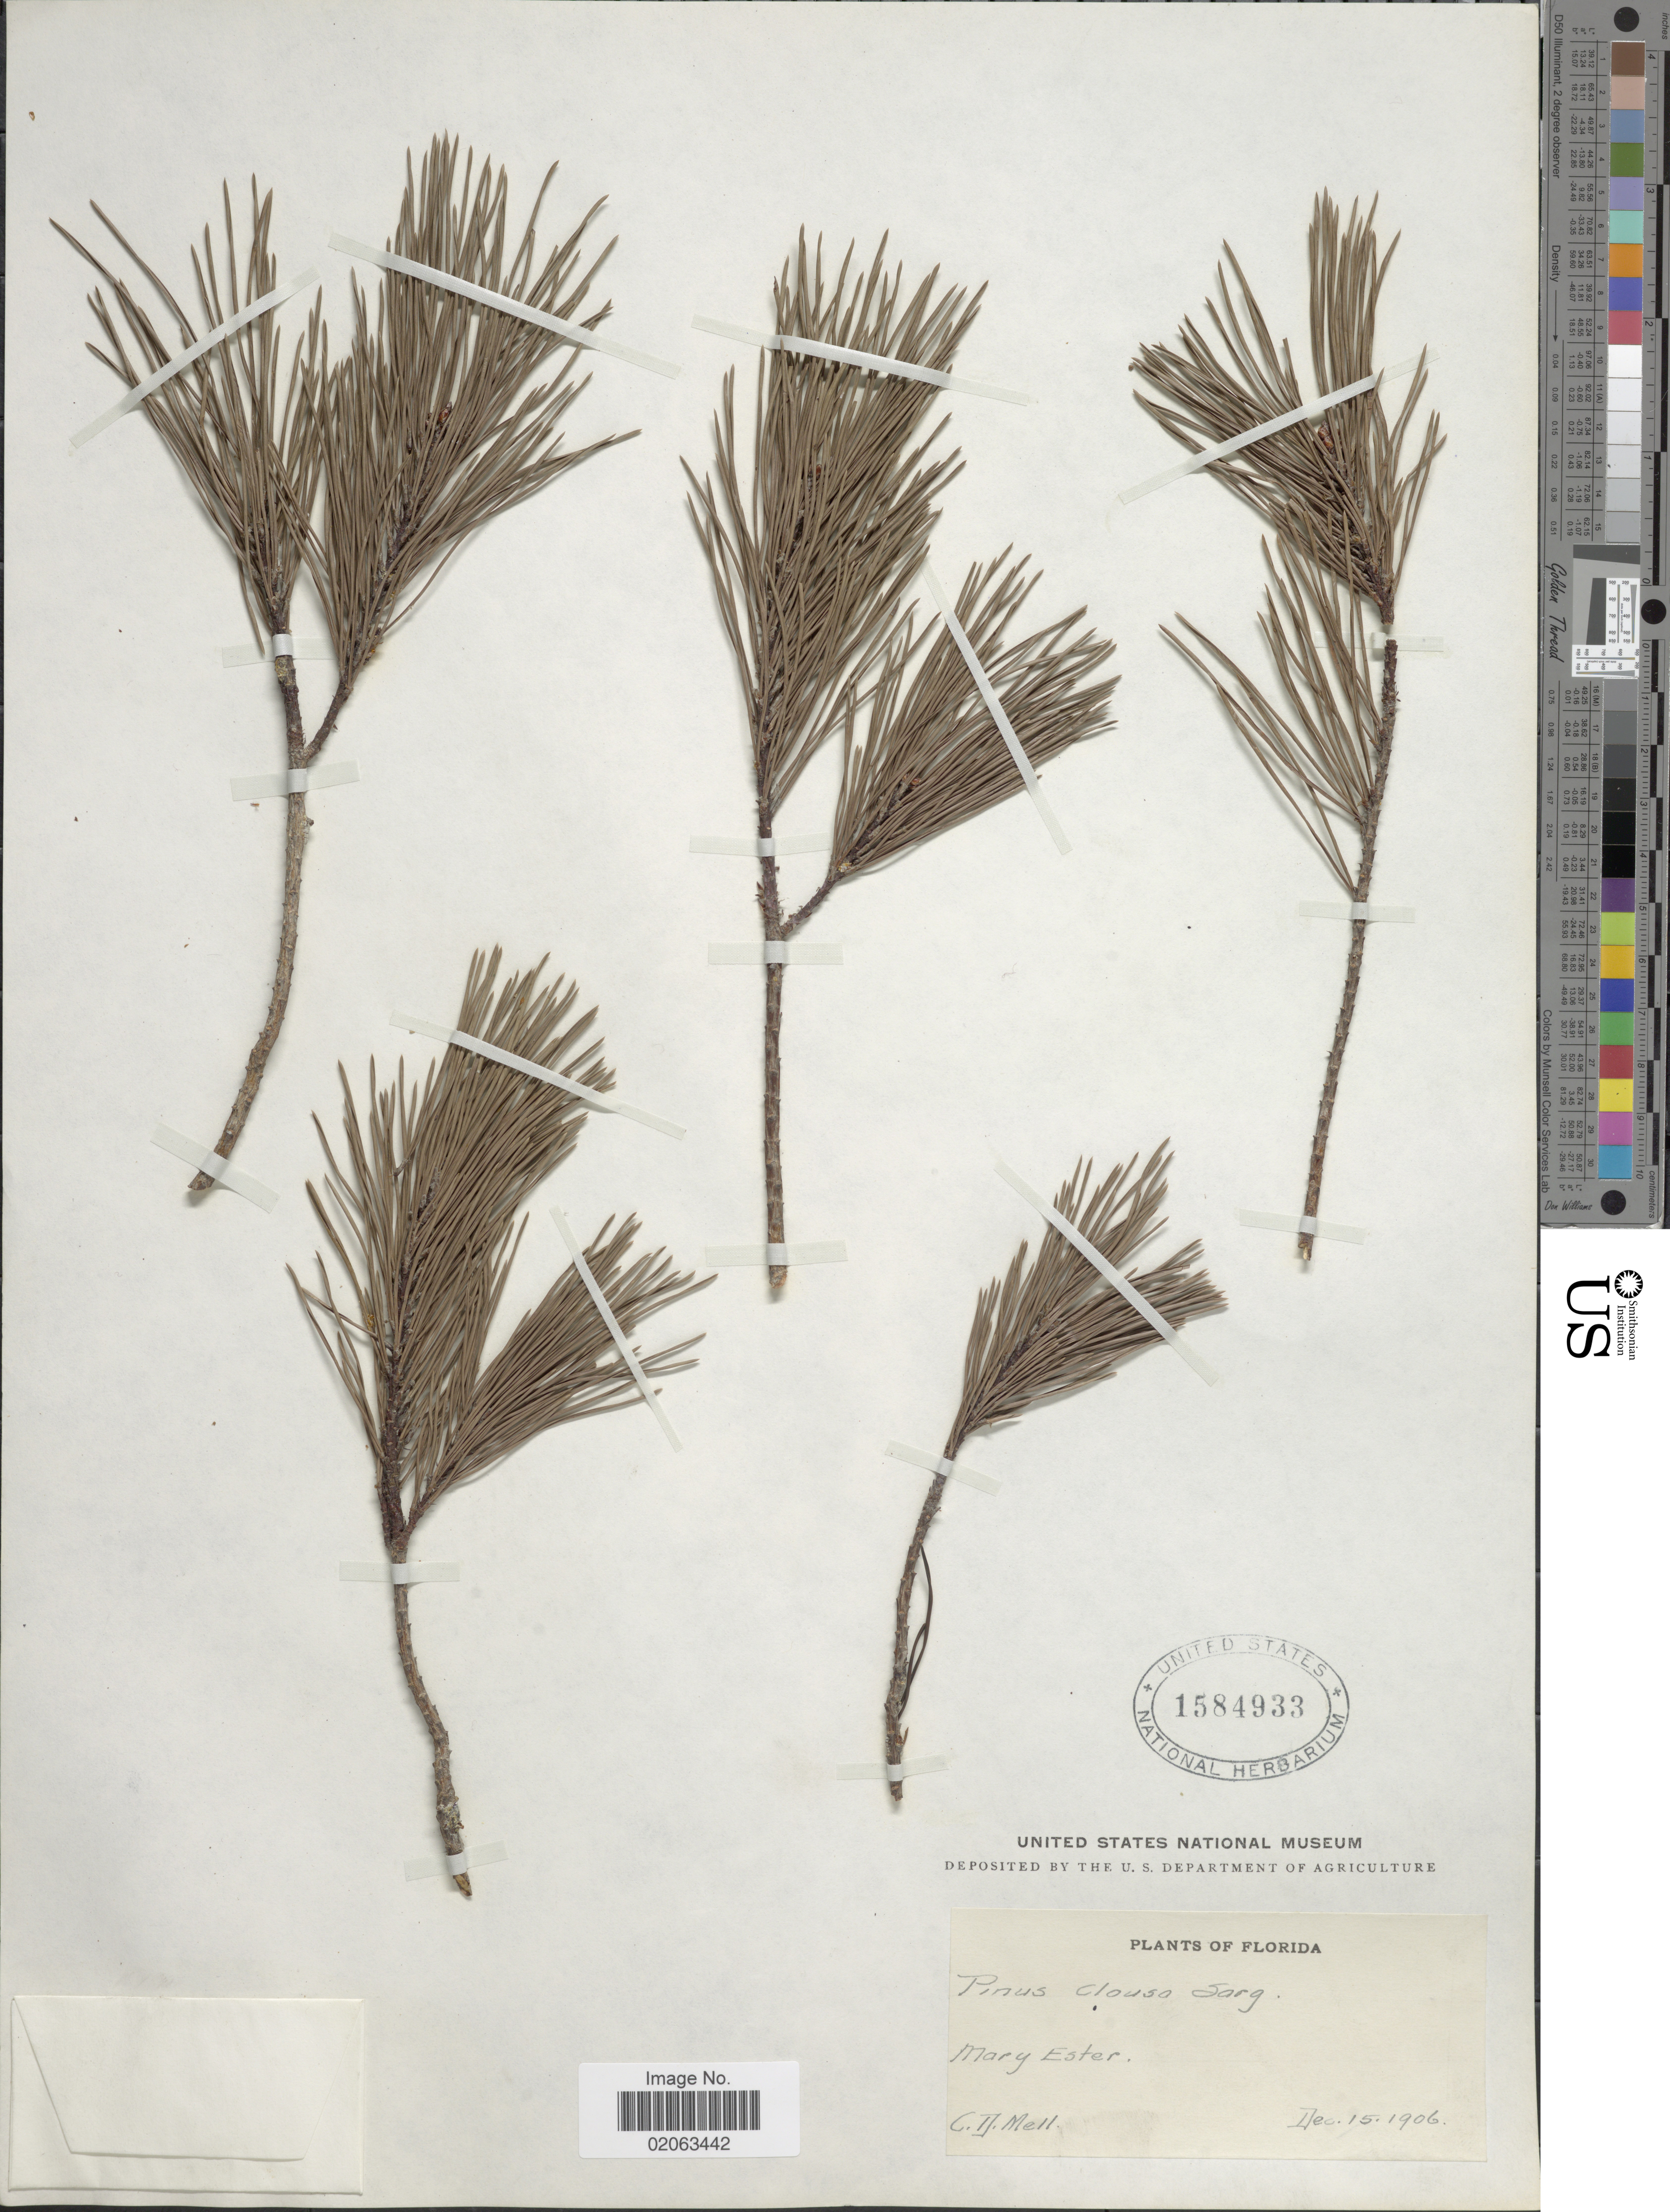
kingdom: Plantae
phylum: Tracheophyta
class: Pinopsida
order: Pinales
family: Pinaceae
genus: Pinus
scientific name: Pinus clausa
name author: (Chapm. ex Engelm.) Vasey ex Sarg.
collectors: C. D. Mell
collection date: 1906-12-15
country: United States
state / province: Florida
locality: Florida. Mary Ester.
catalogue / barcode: US 1584933